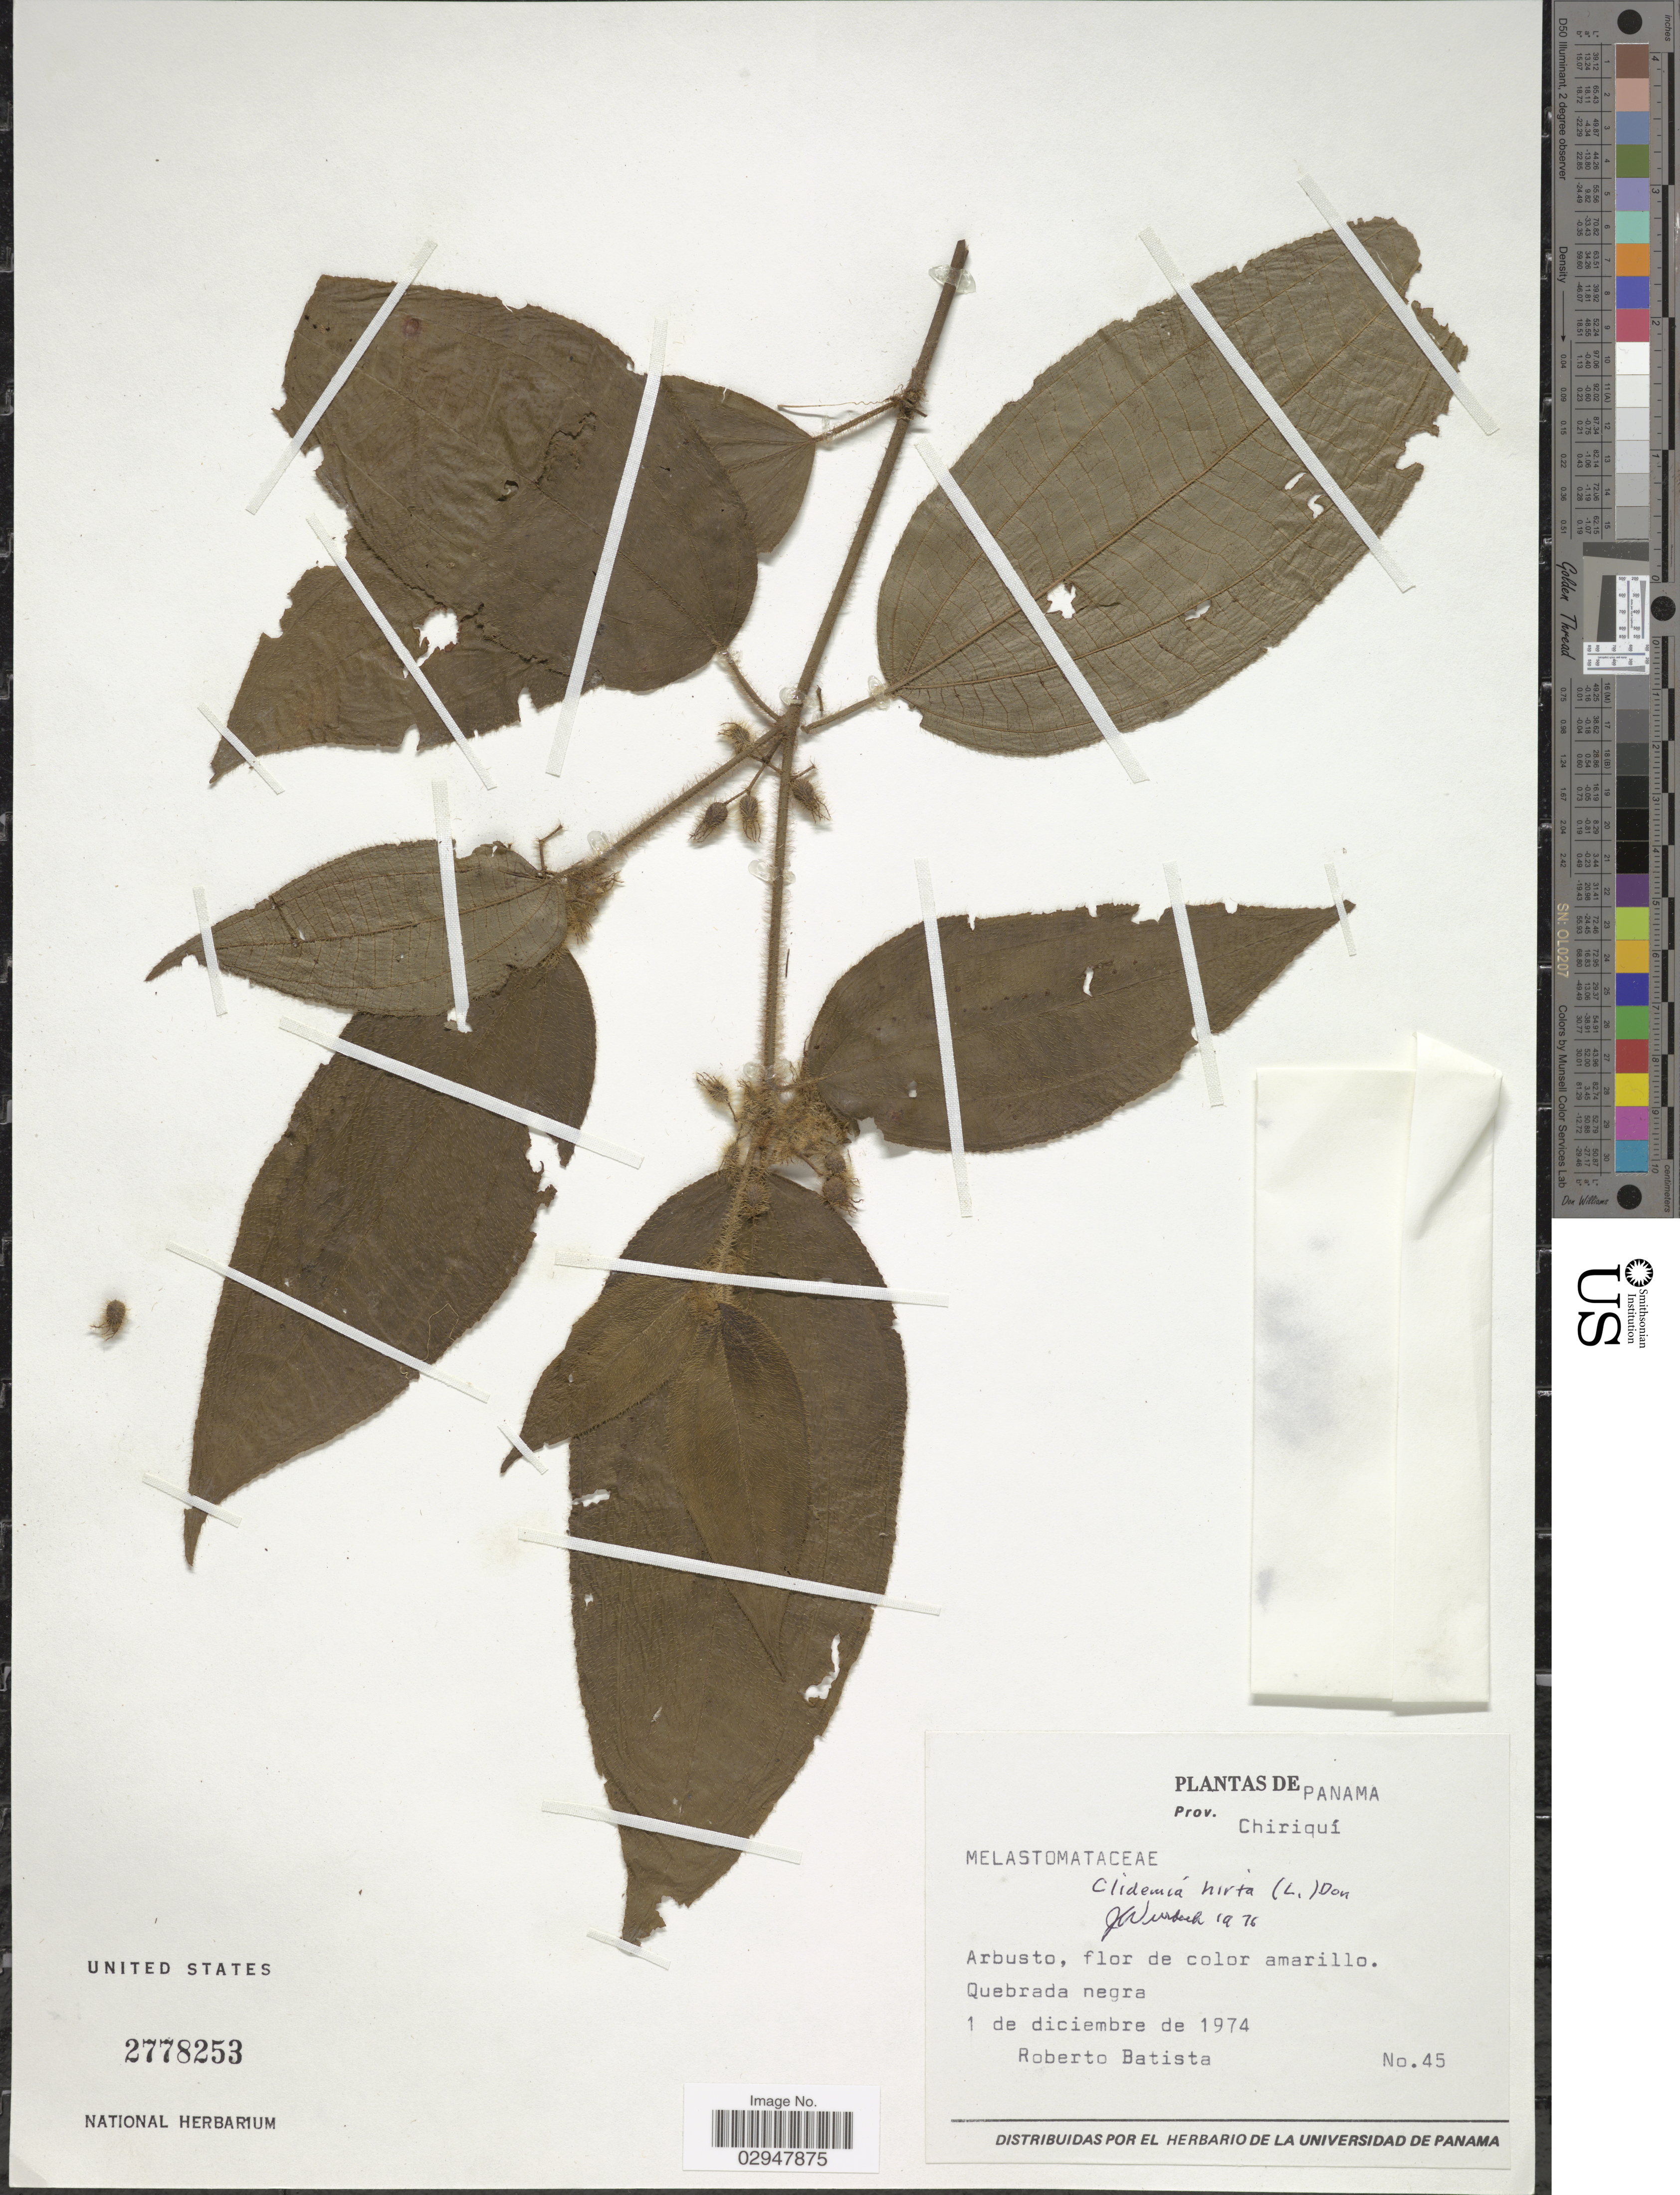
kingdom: Plantae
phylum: Tracheophyta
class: Magnoliopsida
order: Myrtales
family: Melastomataceae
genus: Miconia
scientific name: Miconia hirta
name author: Cogn.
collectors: R. Batista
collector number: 45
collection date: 1974-12-01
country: Panama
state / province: Chiriqui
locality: Quebrada negra.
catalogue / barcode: US 2778253